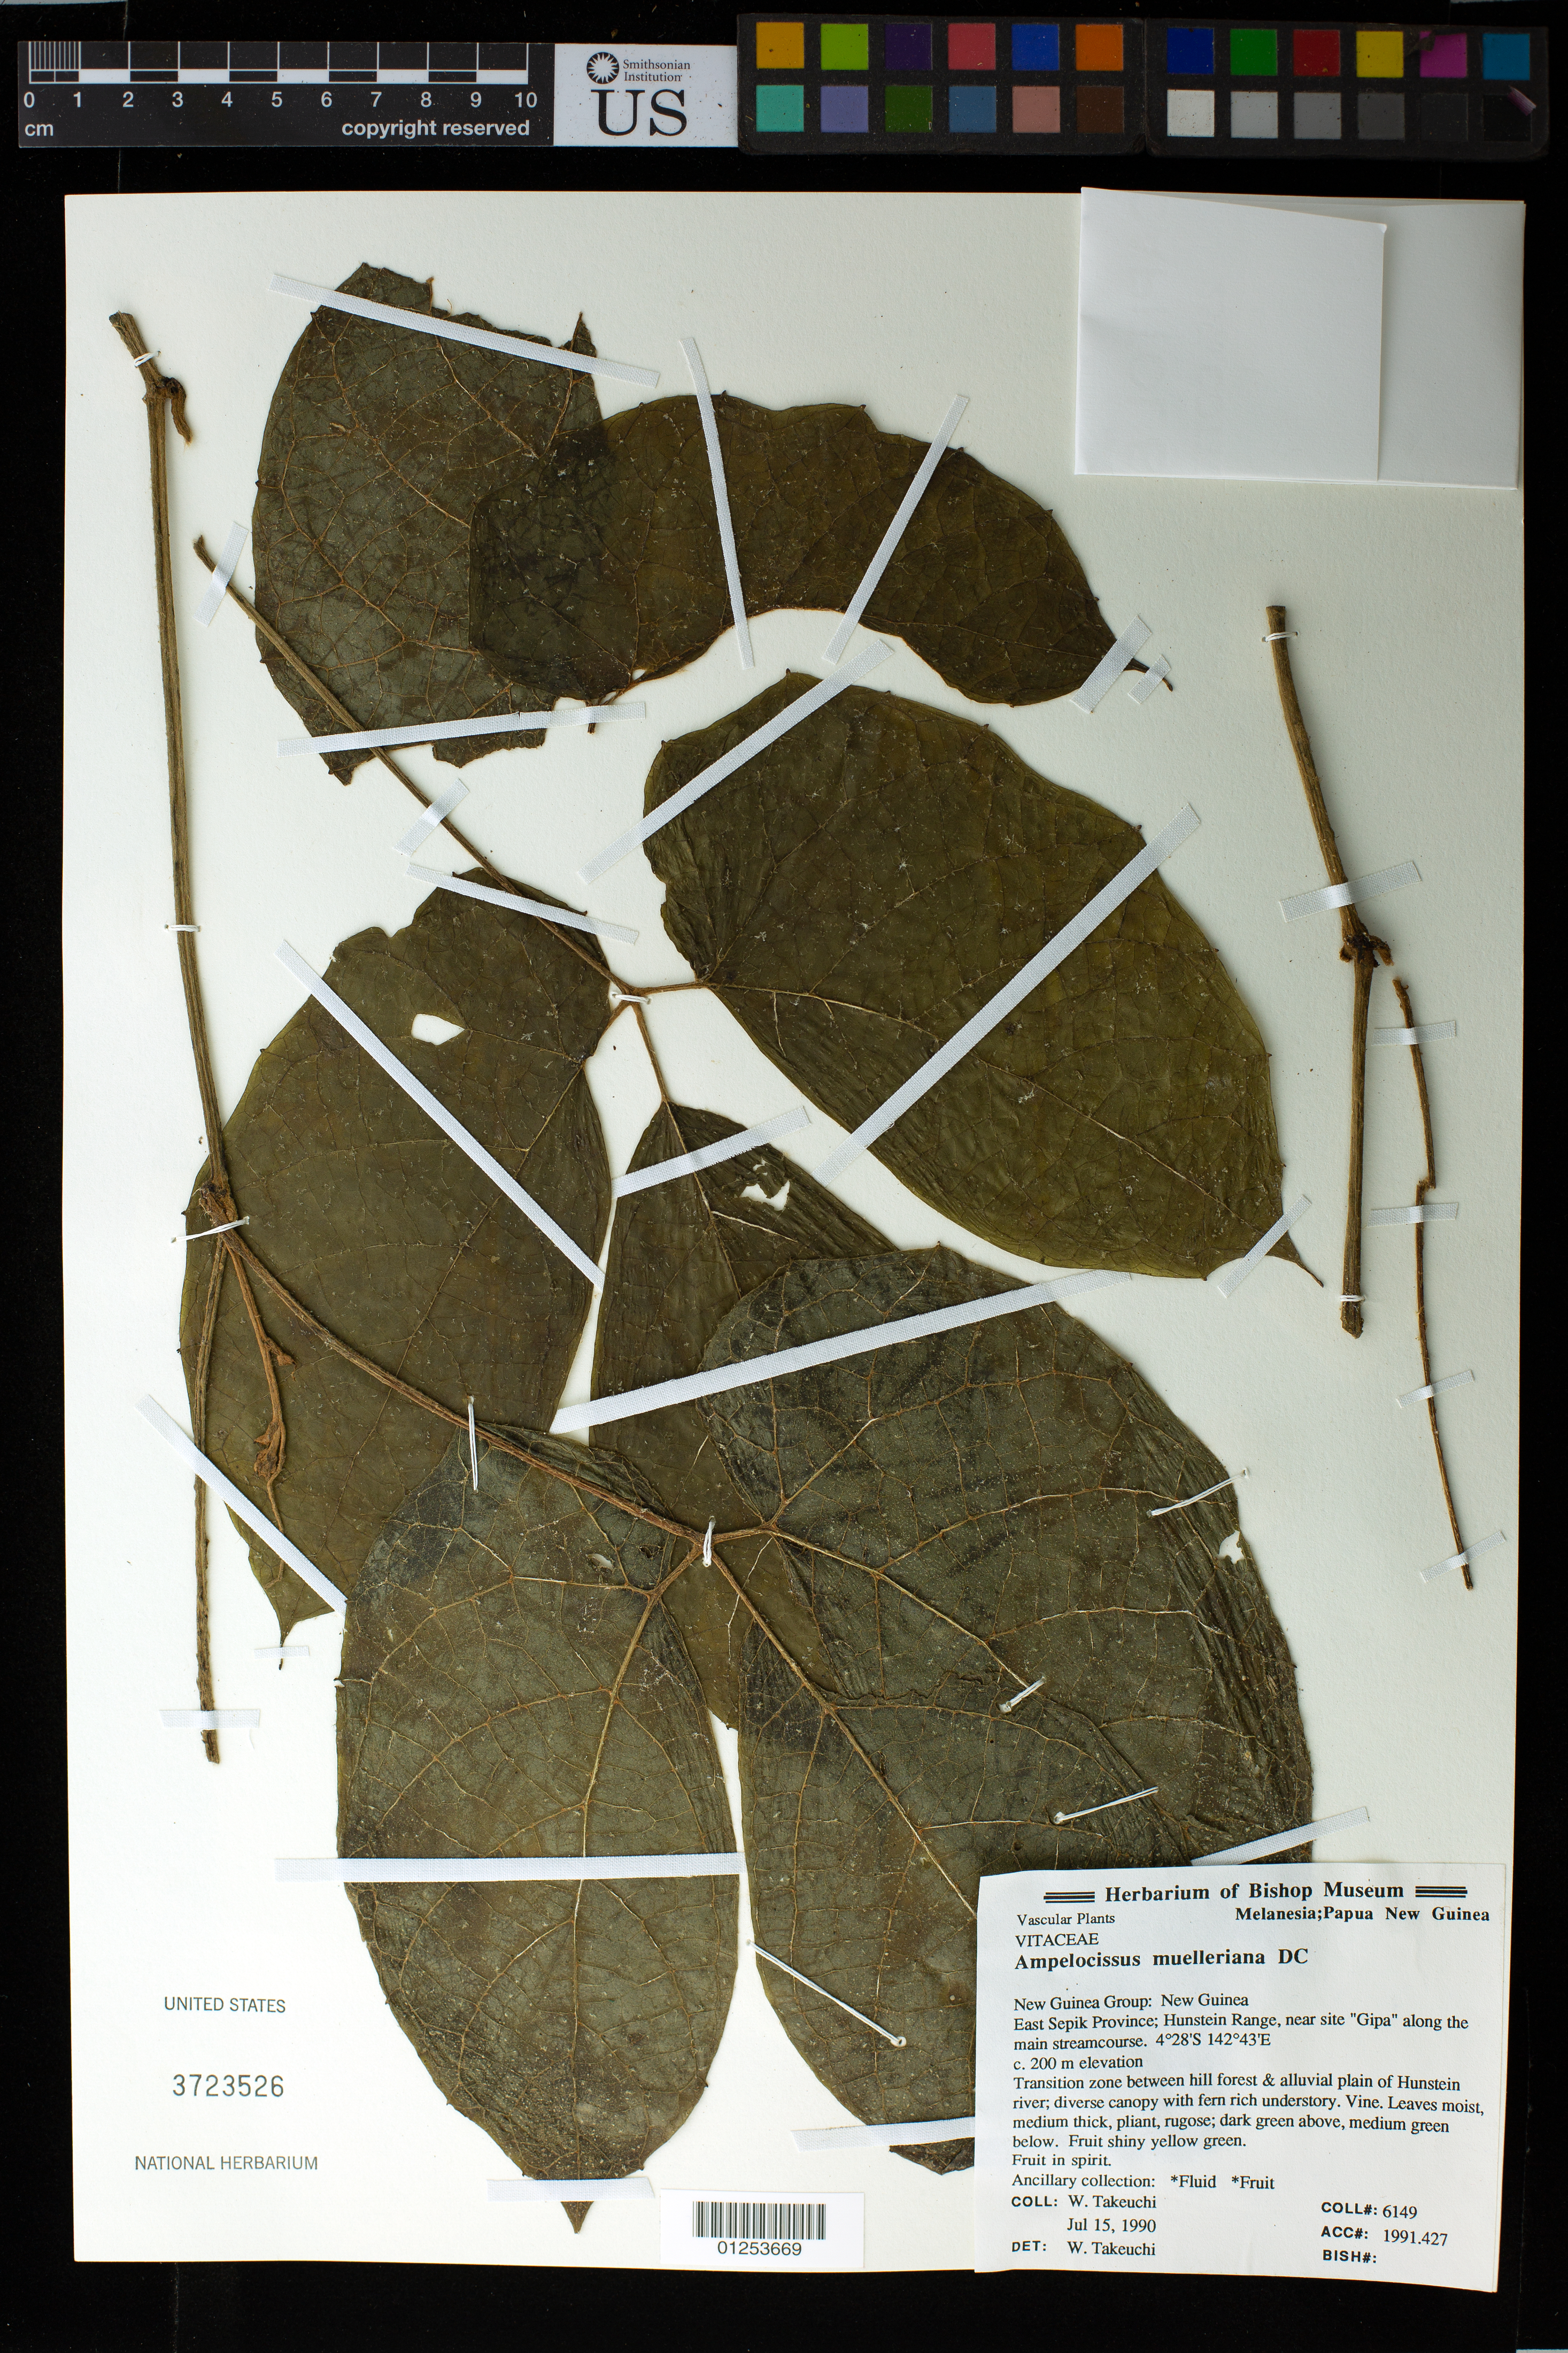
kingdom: Plantae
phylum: Tracheophyta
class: Magnoliopsida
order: Vitales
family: Vitaceae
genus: Ampelocissus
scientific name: Ampelocissus muelleriana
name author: DC.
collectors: W. N. Takeuchi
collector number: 6149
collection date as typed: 15 Jul 1990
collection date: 1990-07-15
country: Papua New Guinea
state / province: East Sepik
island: New Guinea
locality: Hunstein range, at site 'Gipa' along the main streamcourse.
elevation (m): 200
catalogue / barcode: US 3723526